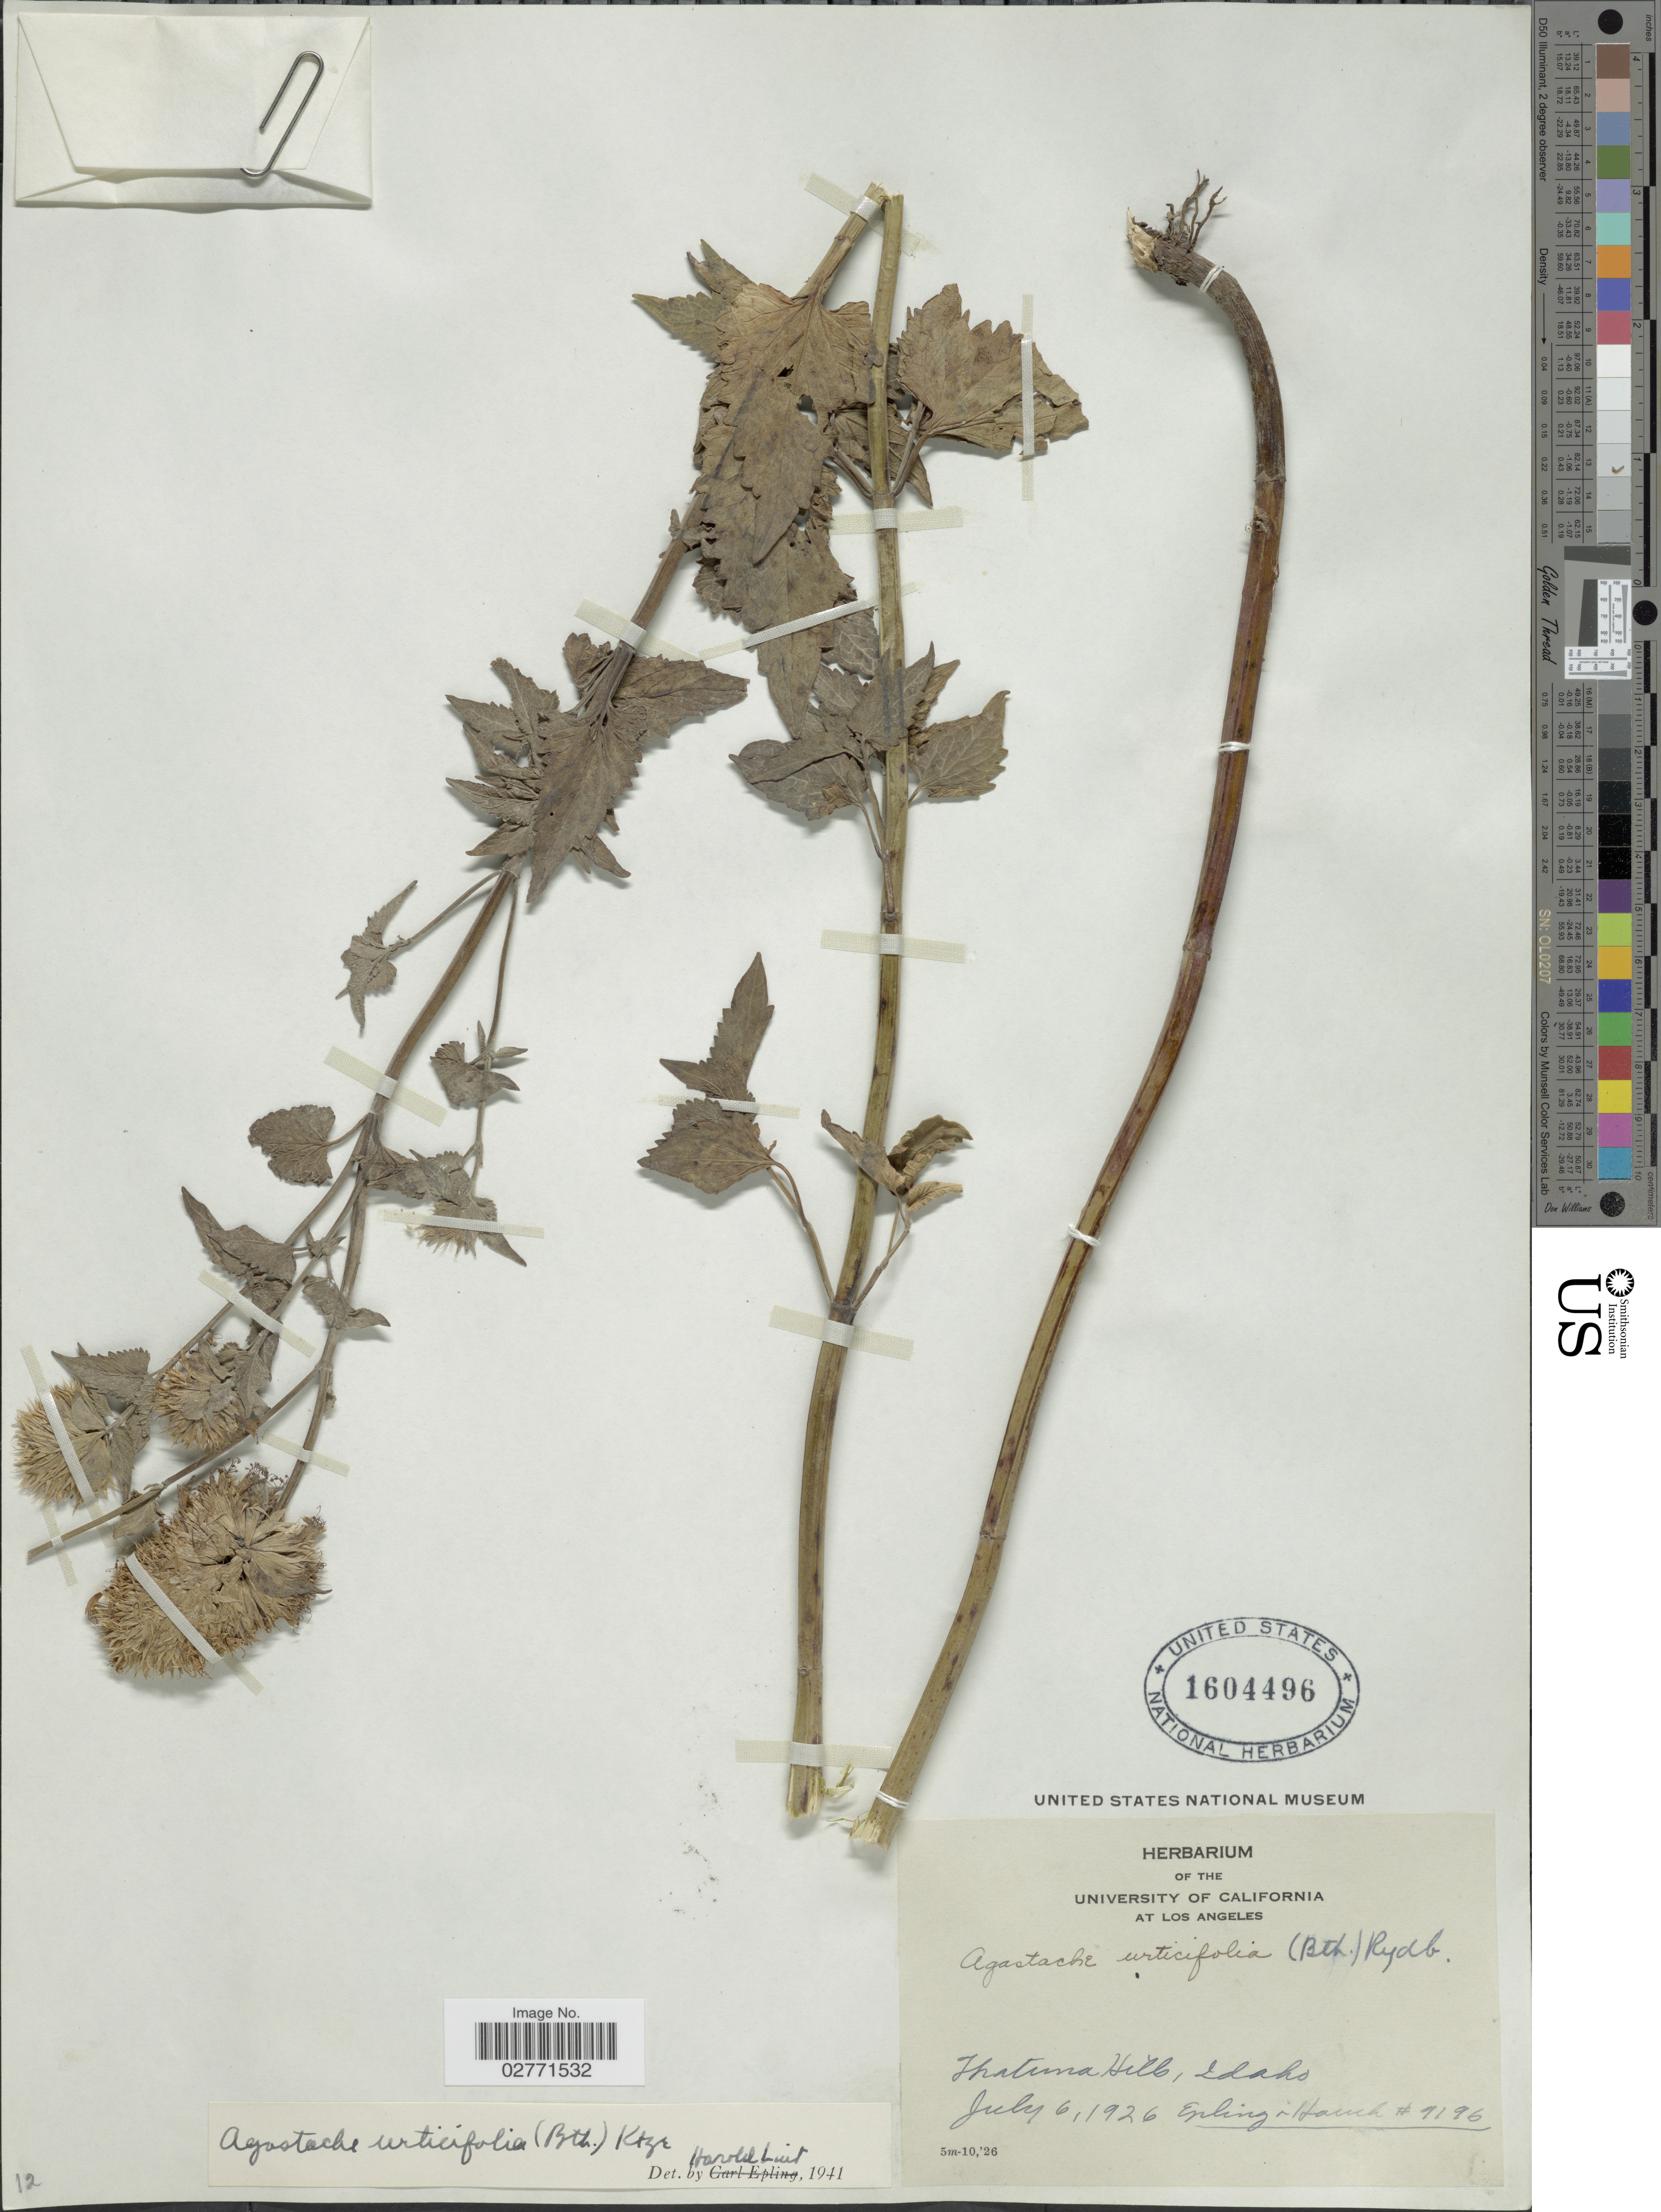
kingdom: Plantae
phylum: Tracheophyta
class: Magnoliopsida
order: Lamiales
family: Lamiaceae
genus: Agastache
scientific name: Agastache urticifolia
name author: (Benth.) Kuntze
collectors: -- Epling & -. Hauch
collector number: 9196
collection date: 1926-07-06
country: United States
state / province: Idaho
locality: Thatuna Hills.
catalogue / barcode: US 1604496